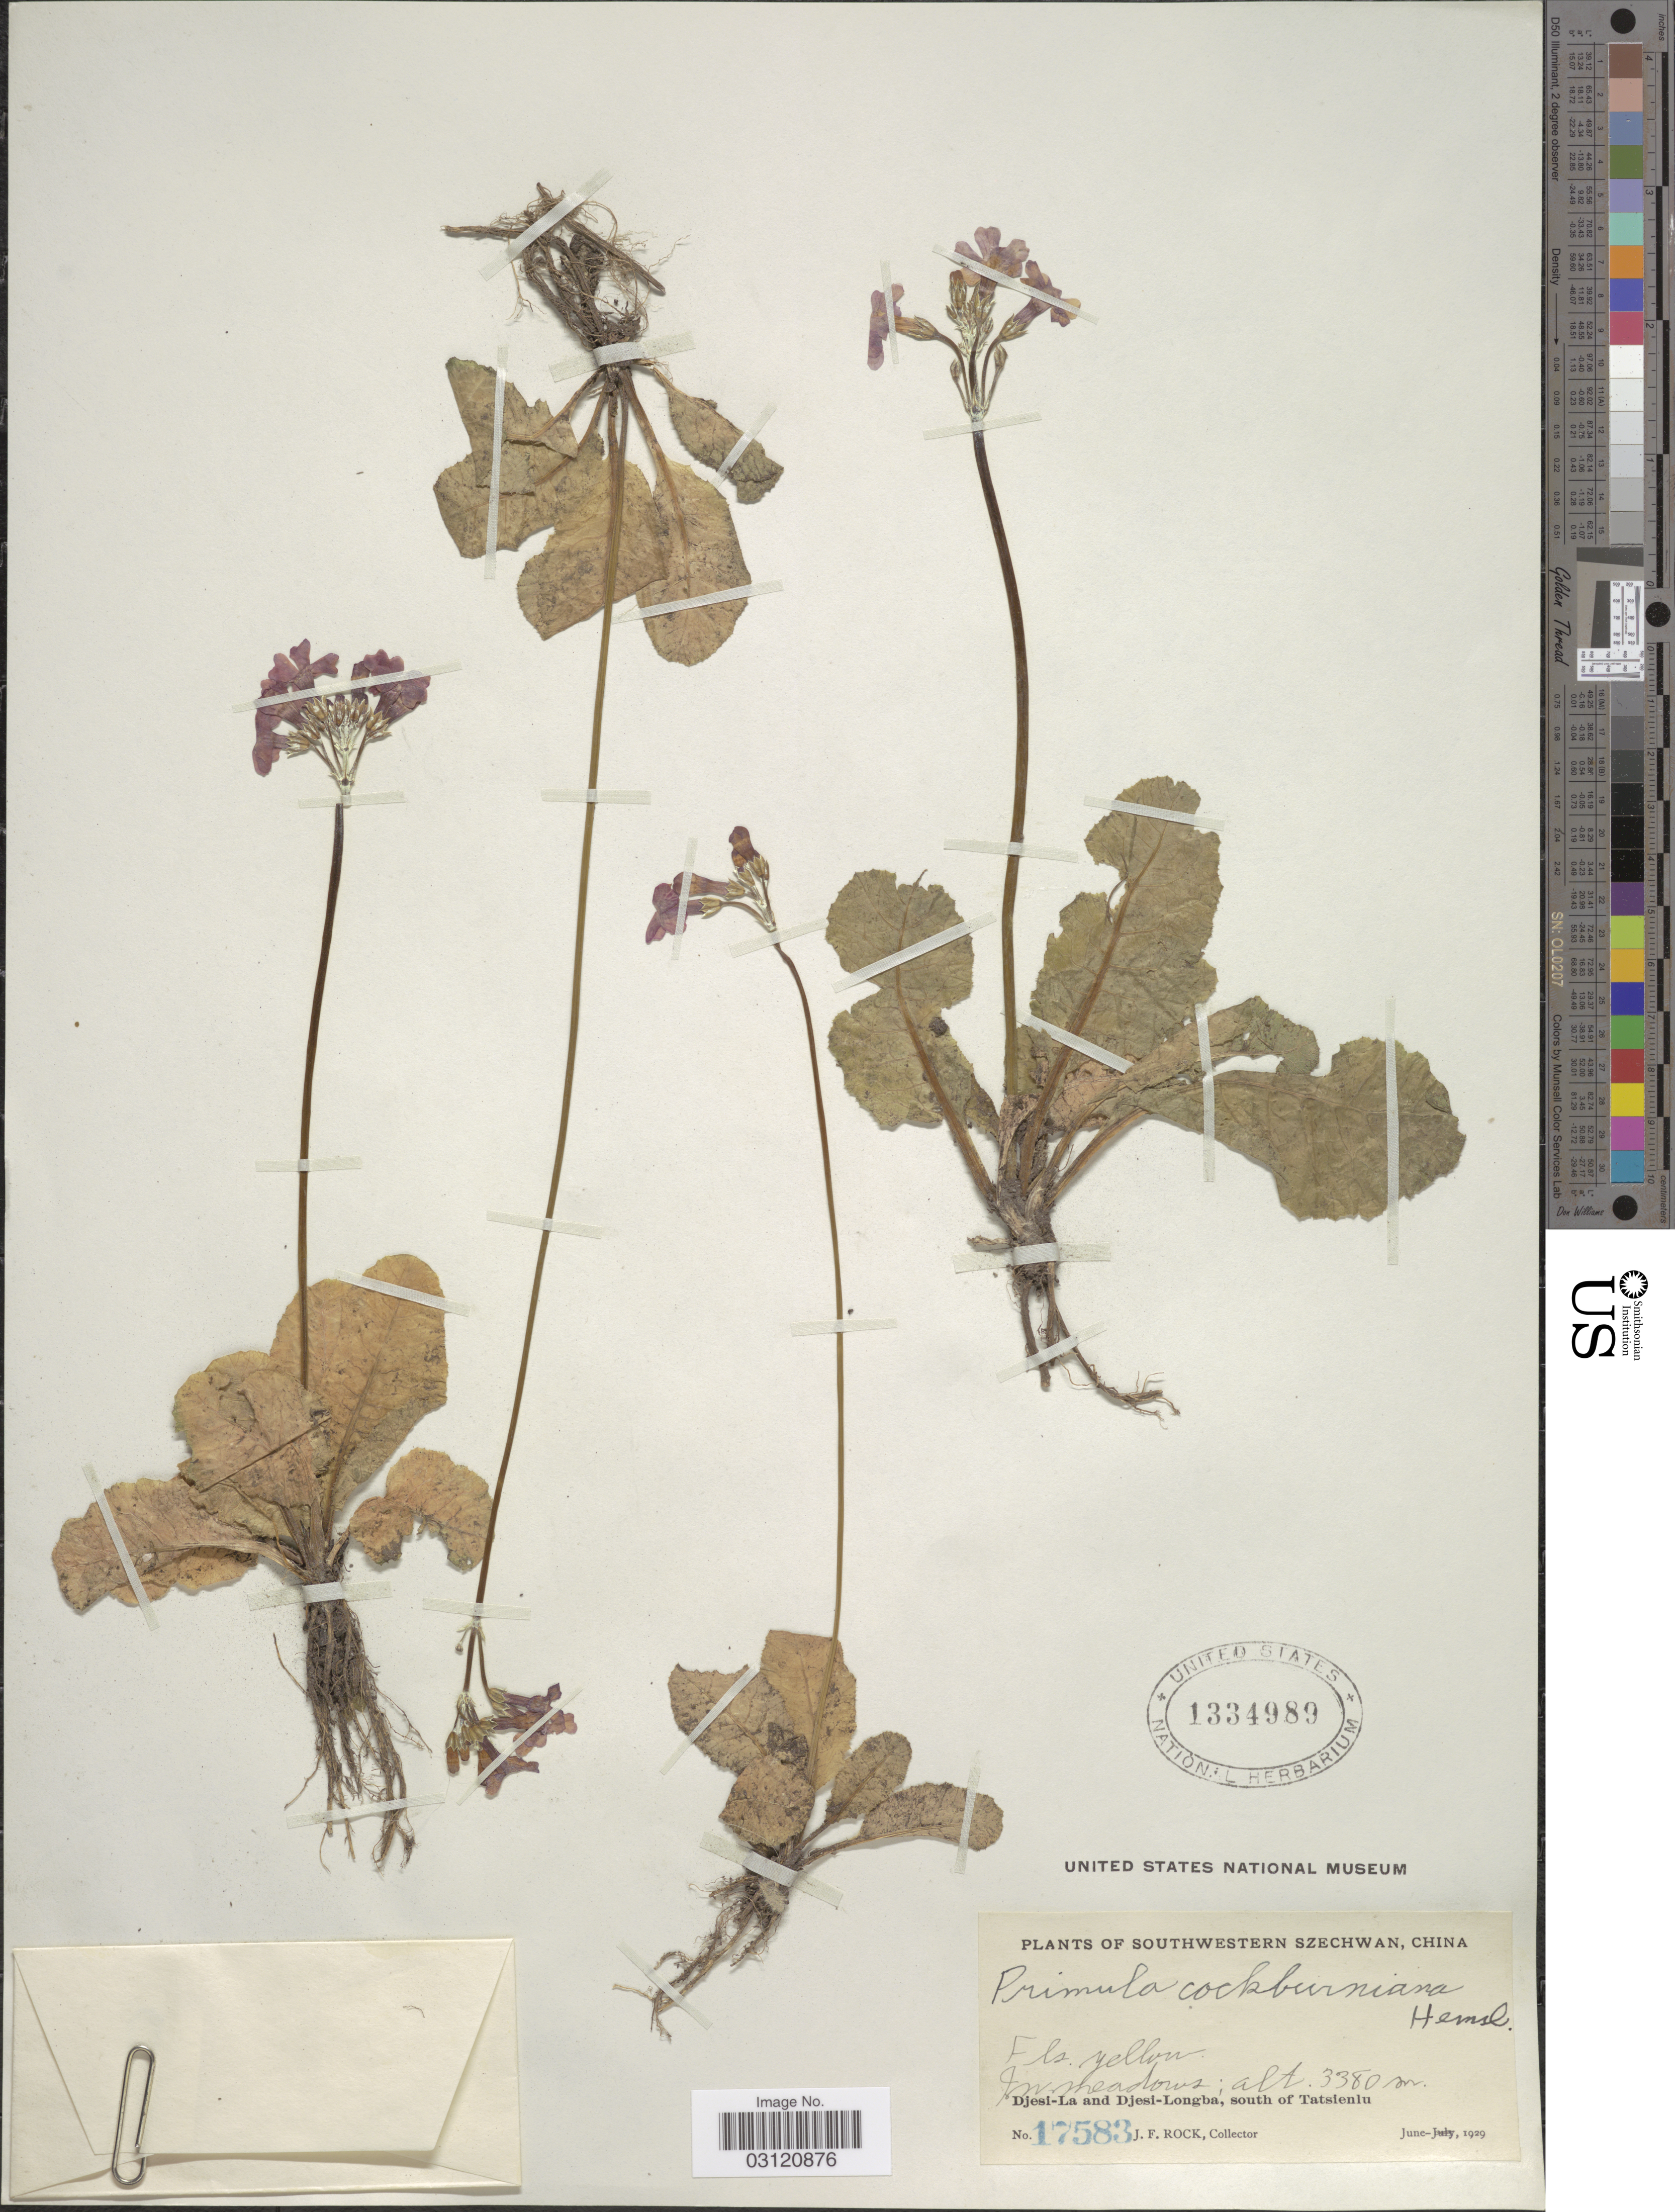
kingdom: Plantae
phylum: Tracheophyta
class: Magnoliopsida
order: Ericales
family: Primulaceae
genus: Primula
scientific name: Primula cockburniana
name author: Hemsl.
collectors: J. Rock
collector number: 17583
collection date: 1929-06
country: China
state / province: Sichuan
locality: Southwestern Szechwan. Djesi-La and Djesi-Longba, south of Tatsienlu.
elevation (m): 3380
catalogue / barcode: US 1334989